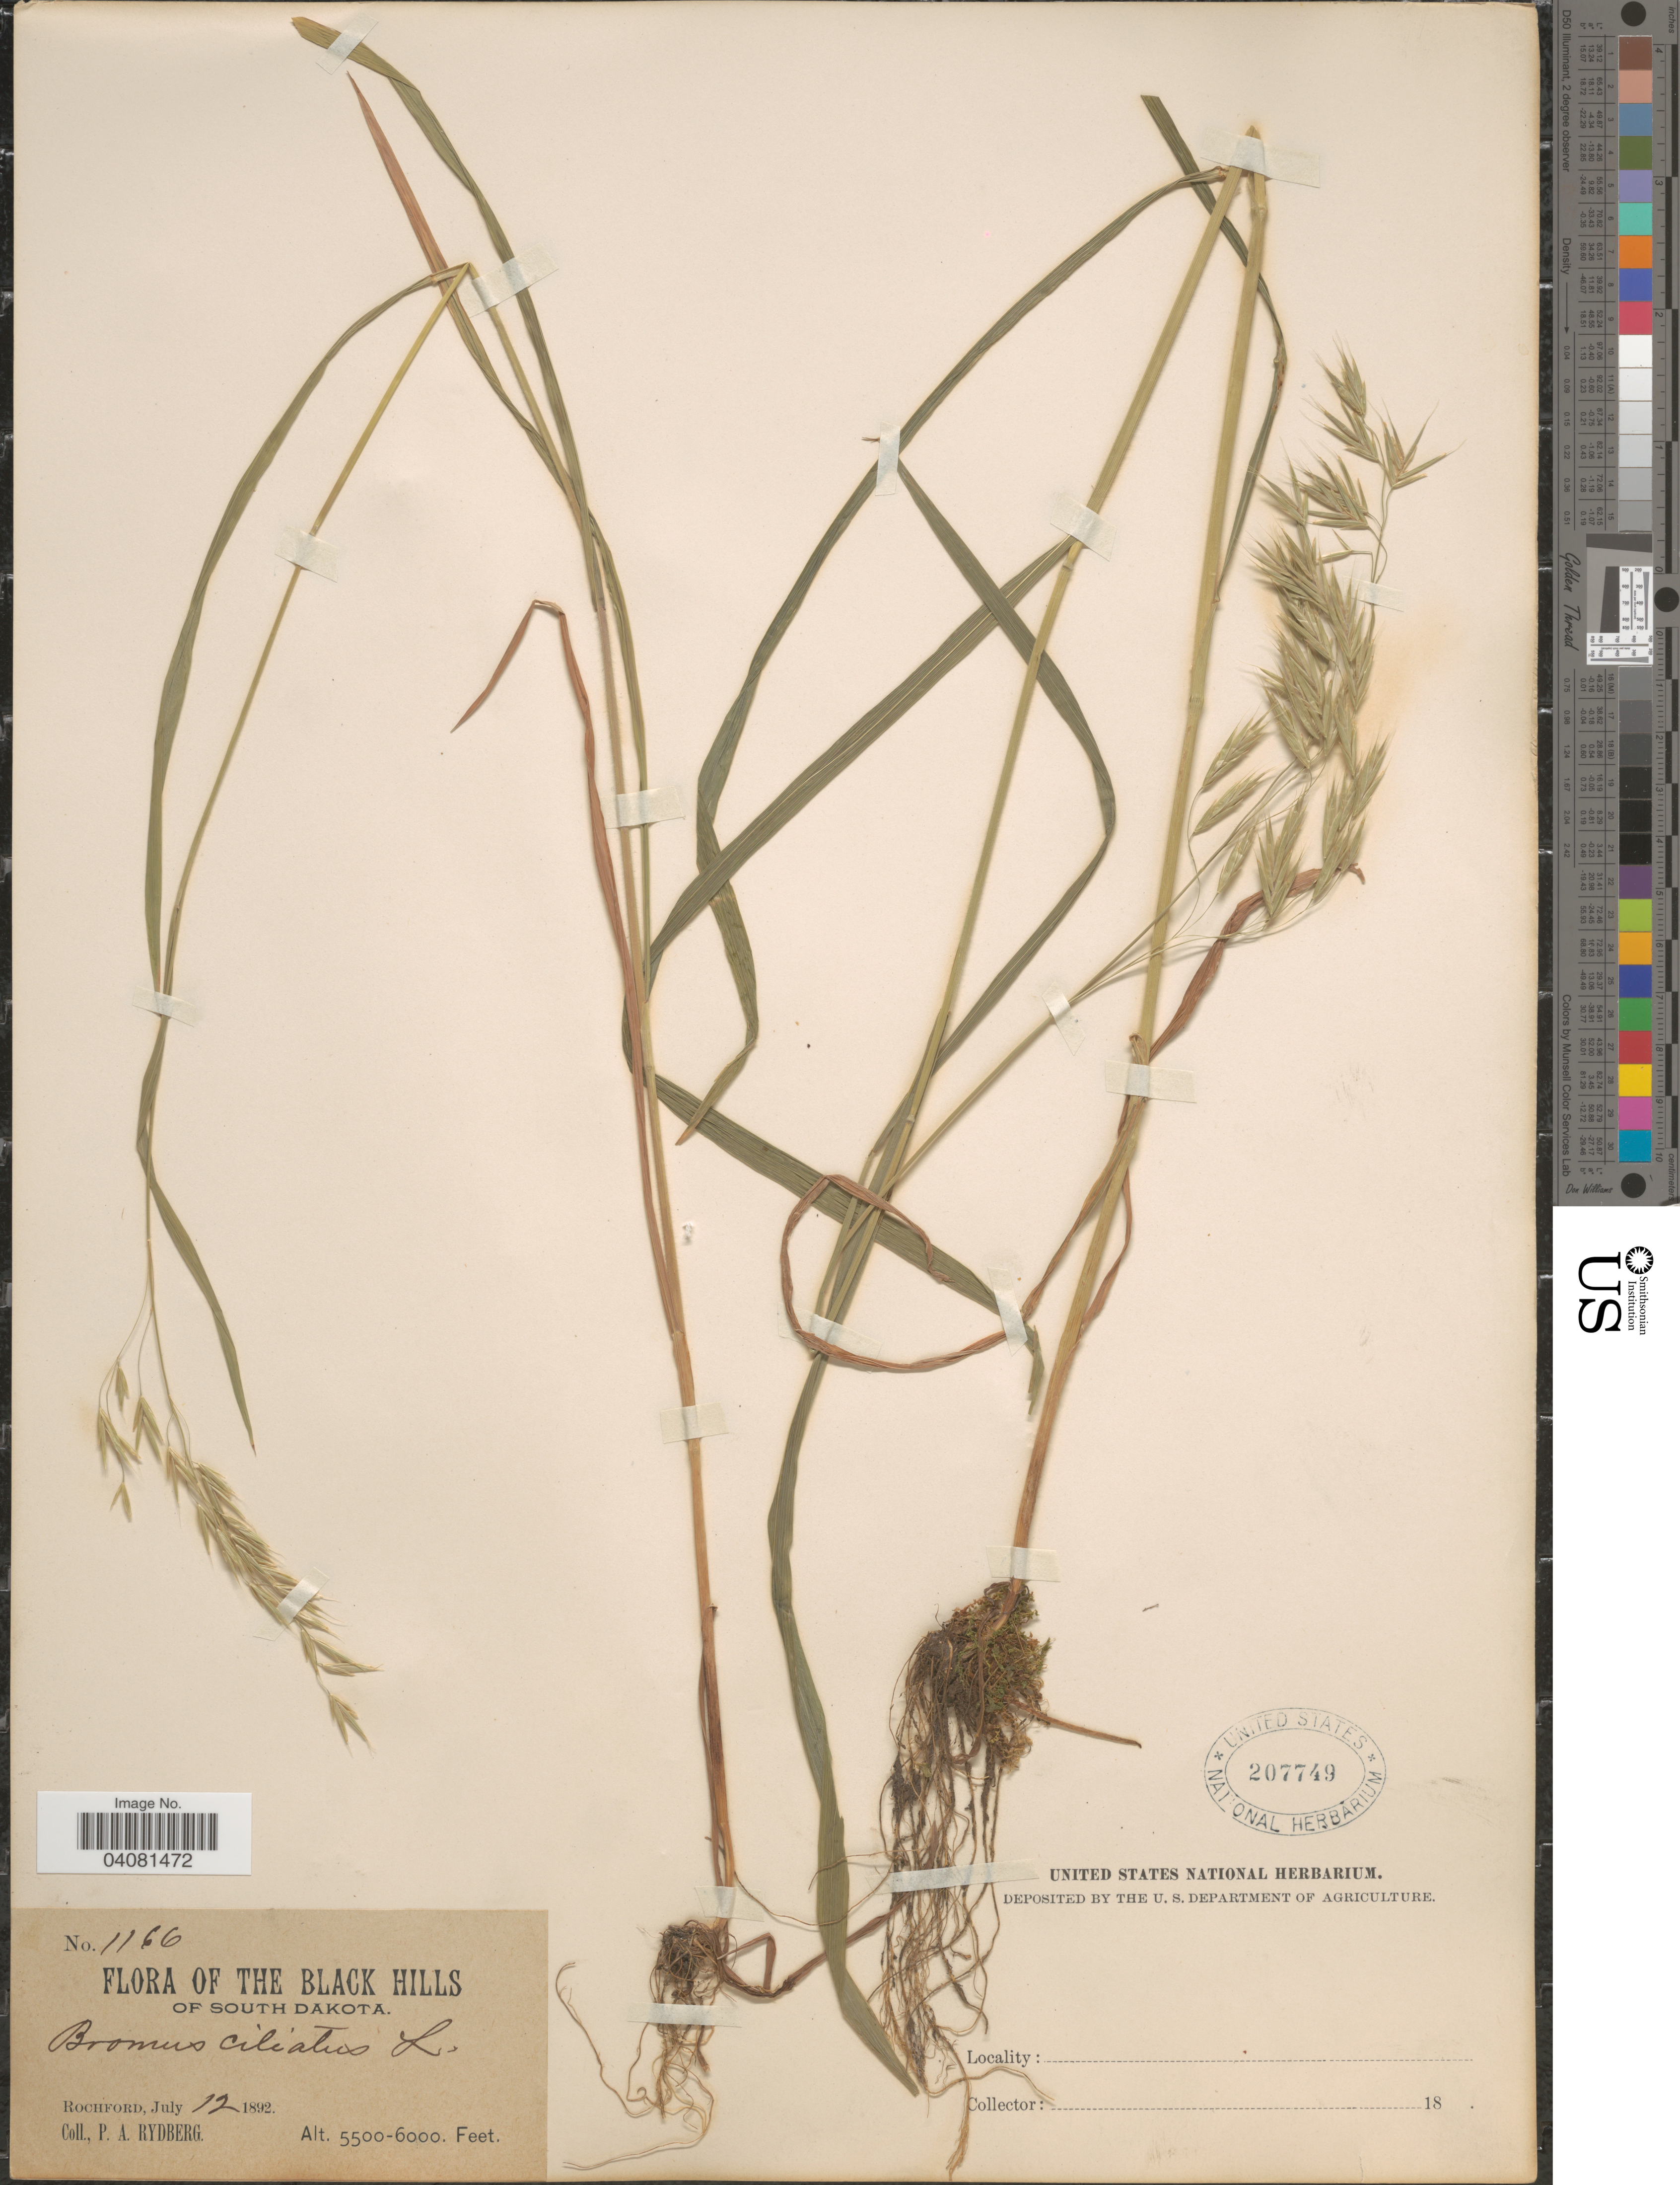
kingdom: Plantae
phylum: Tracheophyta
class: Liliopsida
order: Poales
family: Poaceae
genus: Bromus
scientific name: Bromus ciliatus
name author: L.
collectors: P. A. Rydberg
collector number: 1166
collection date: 1892-07-12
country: United States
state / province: South Dakota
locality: The Black Hills of South Dakota. Rochford.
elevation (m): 1676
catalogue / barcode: US 207749